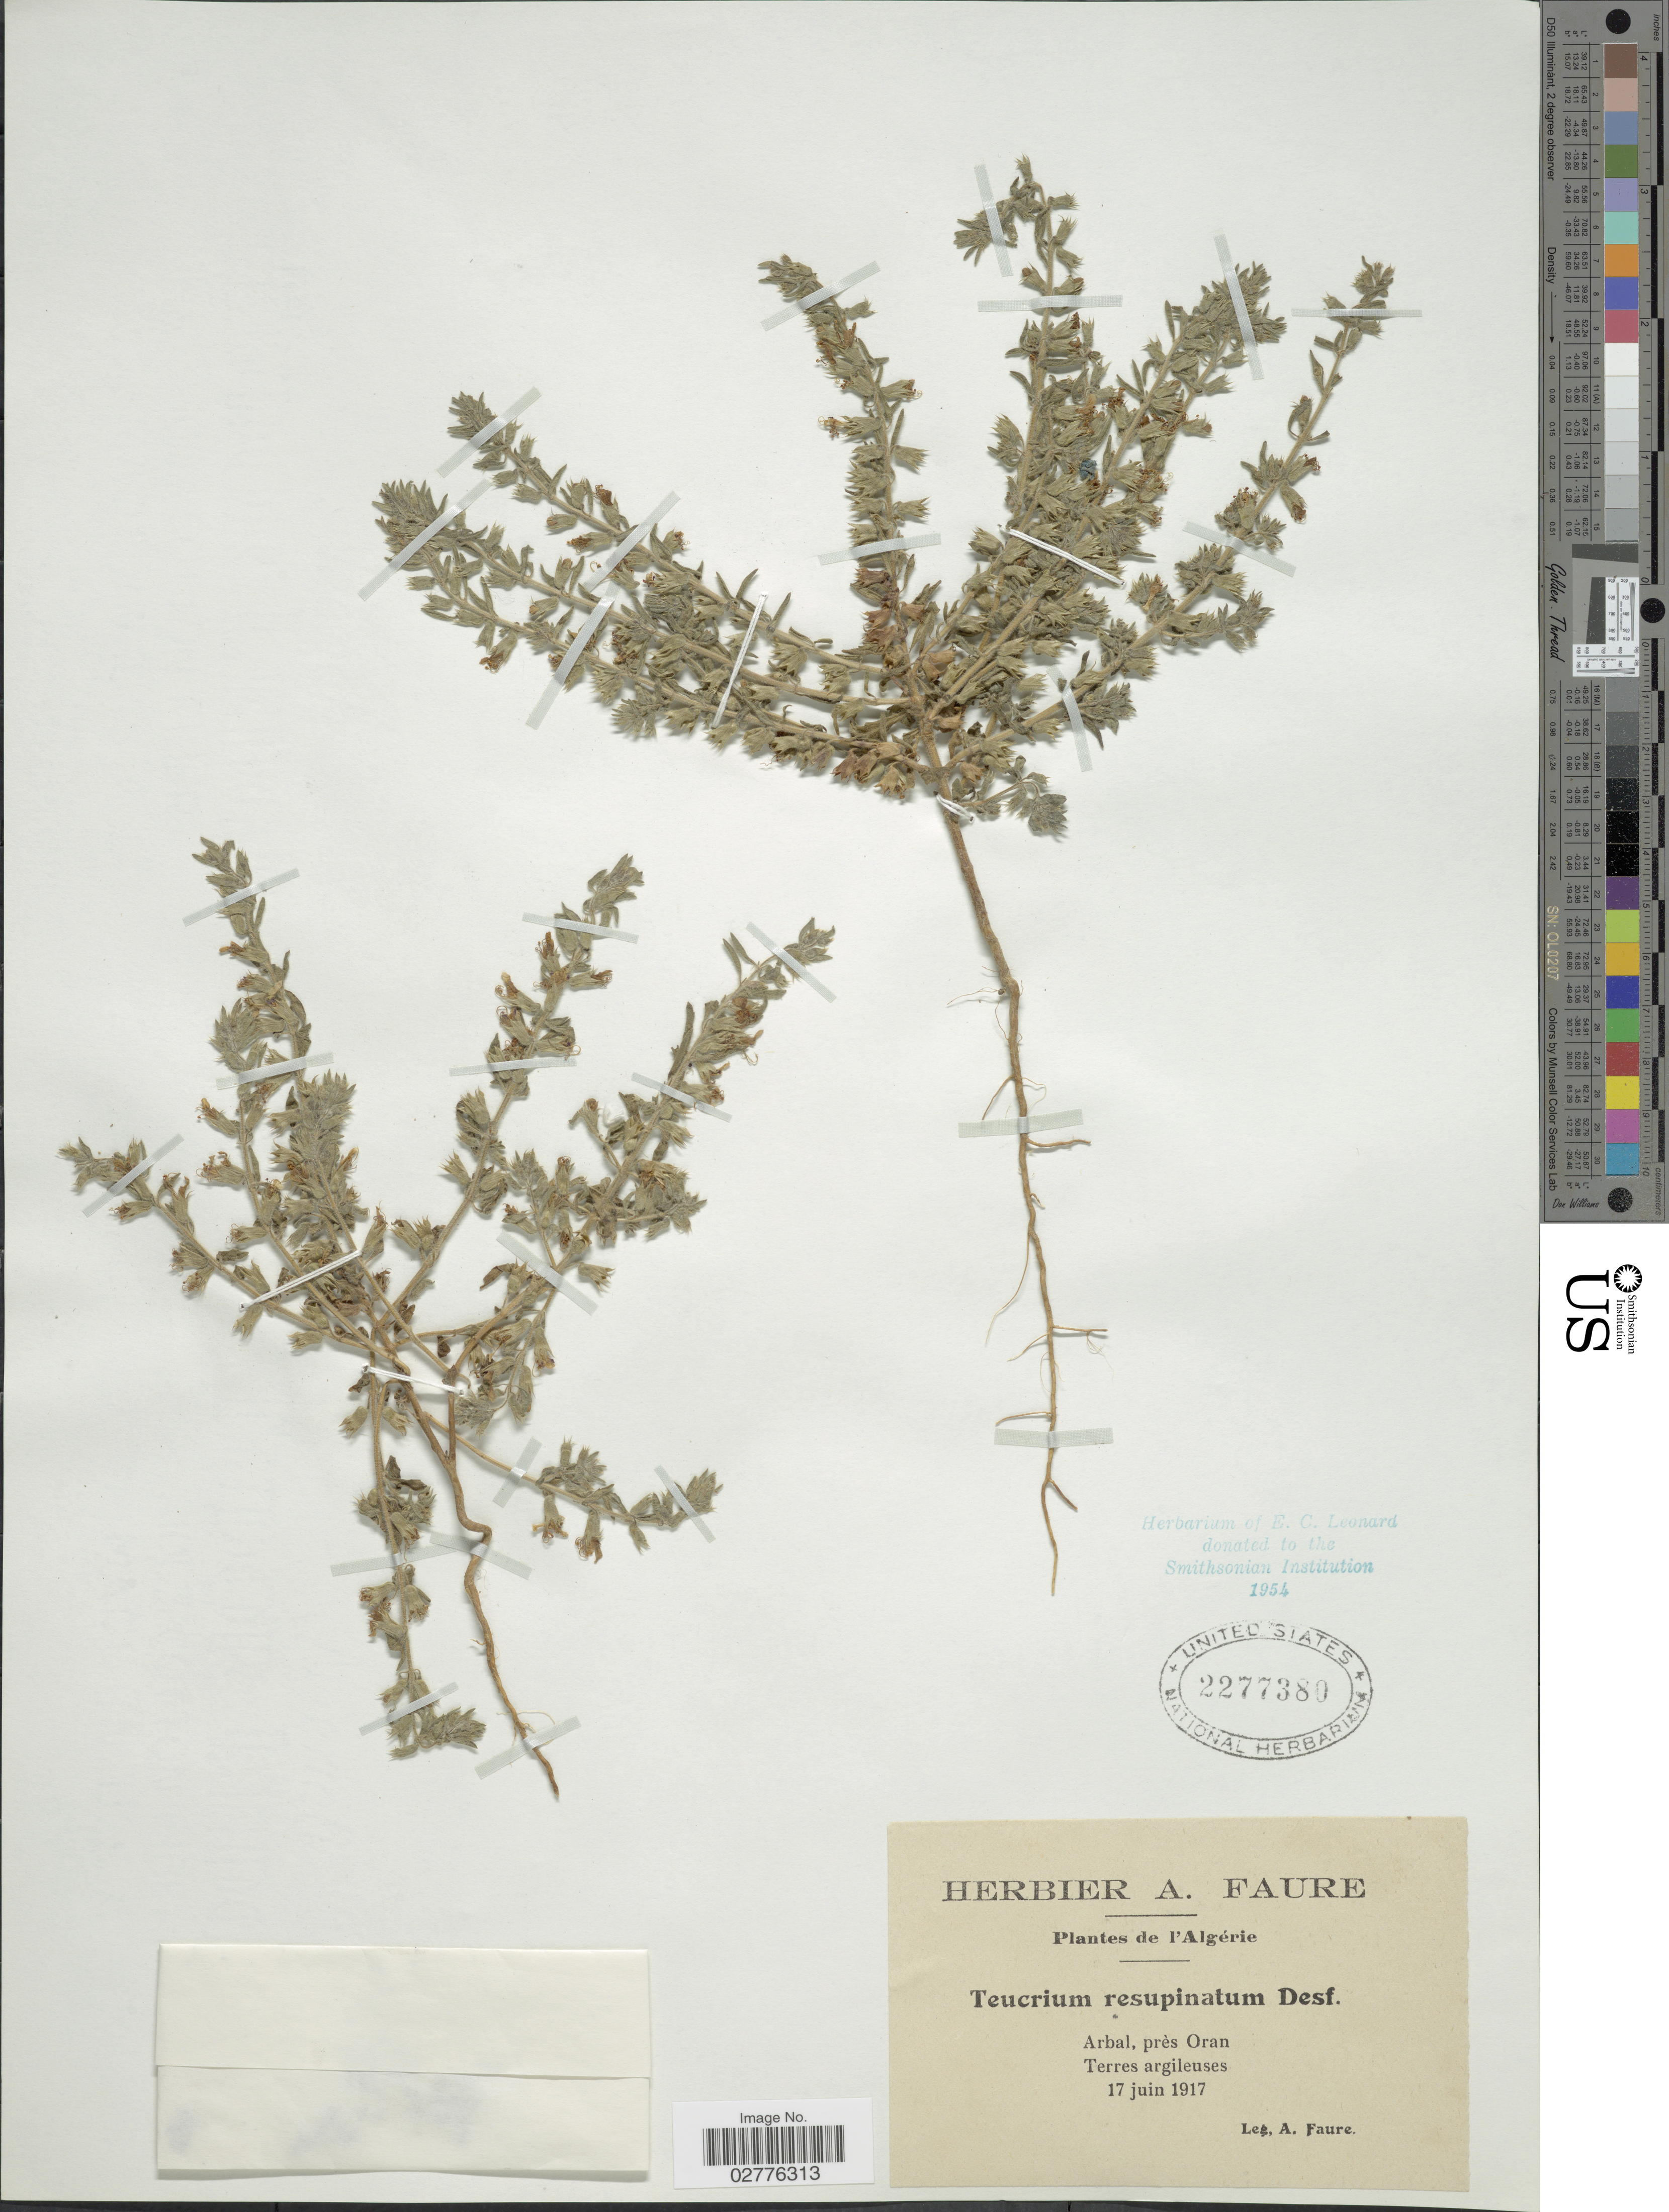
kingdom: Plantae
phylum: Tracheophyta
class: Magnoliopsida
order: Lamiales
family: Lamiaceae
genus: Teucrium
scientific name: Teucrium resupinatum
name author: Desf.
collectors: A. Faure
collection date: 1917-06-17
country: Algeria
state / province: Oran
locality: Arbal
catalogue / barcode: US 2277380